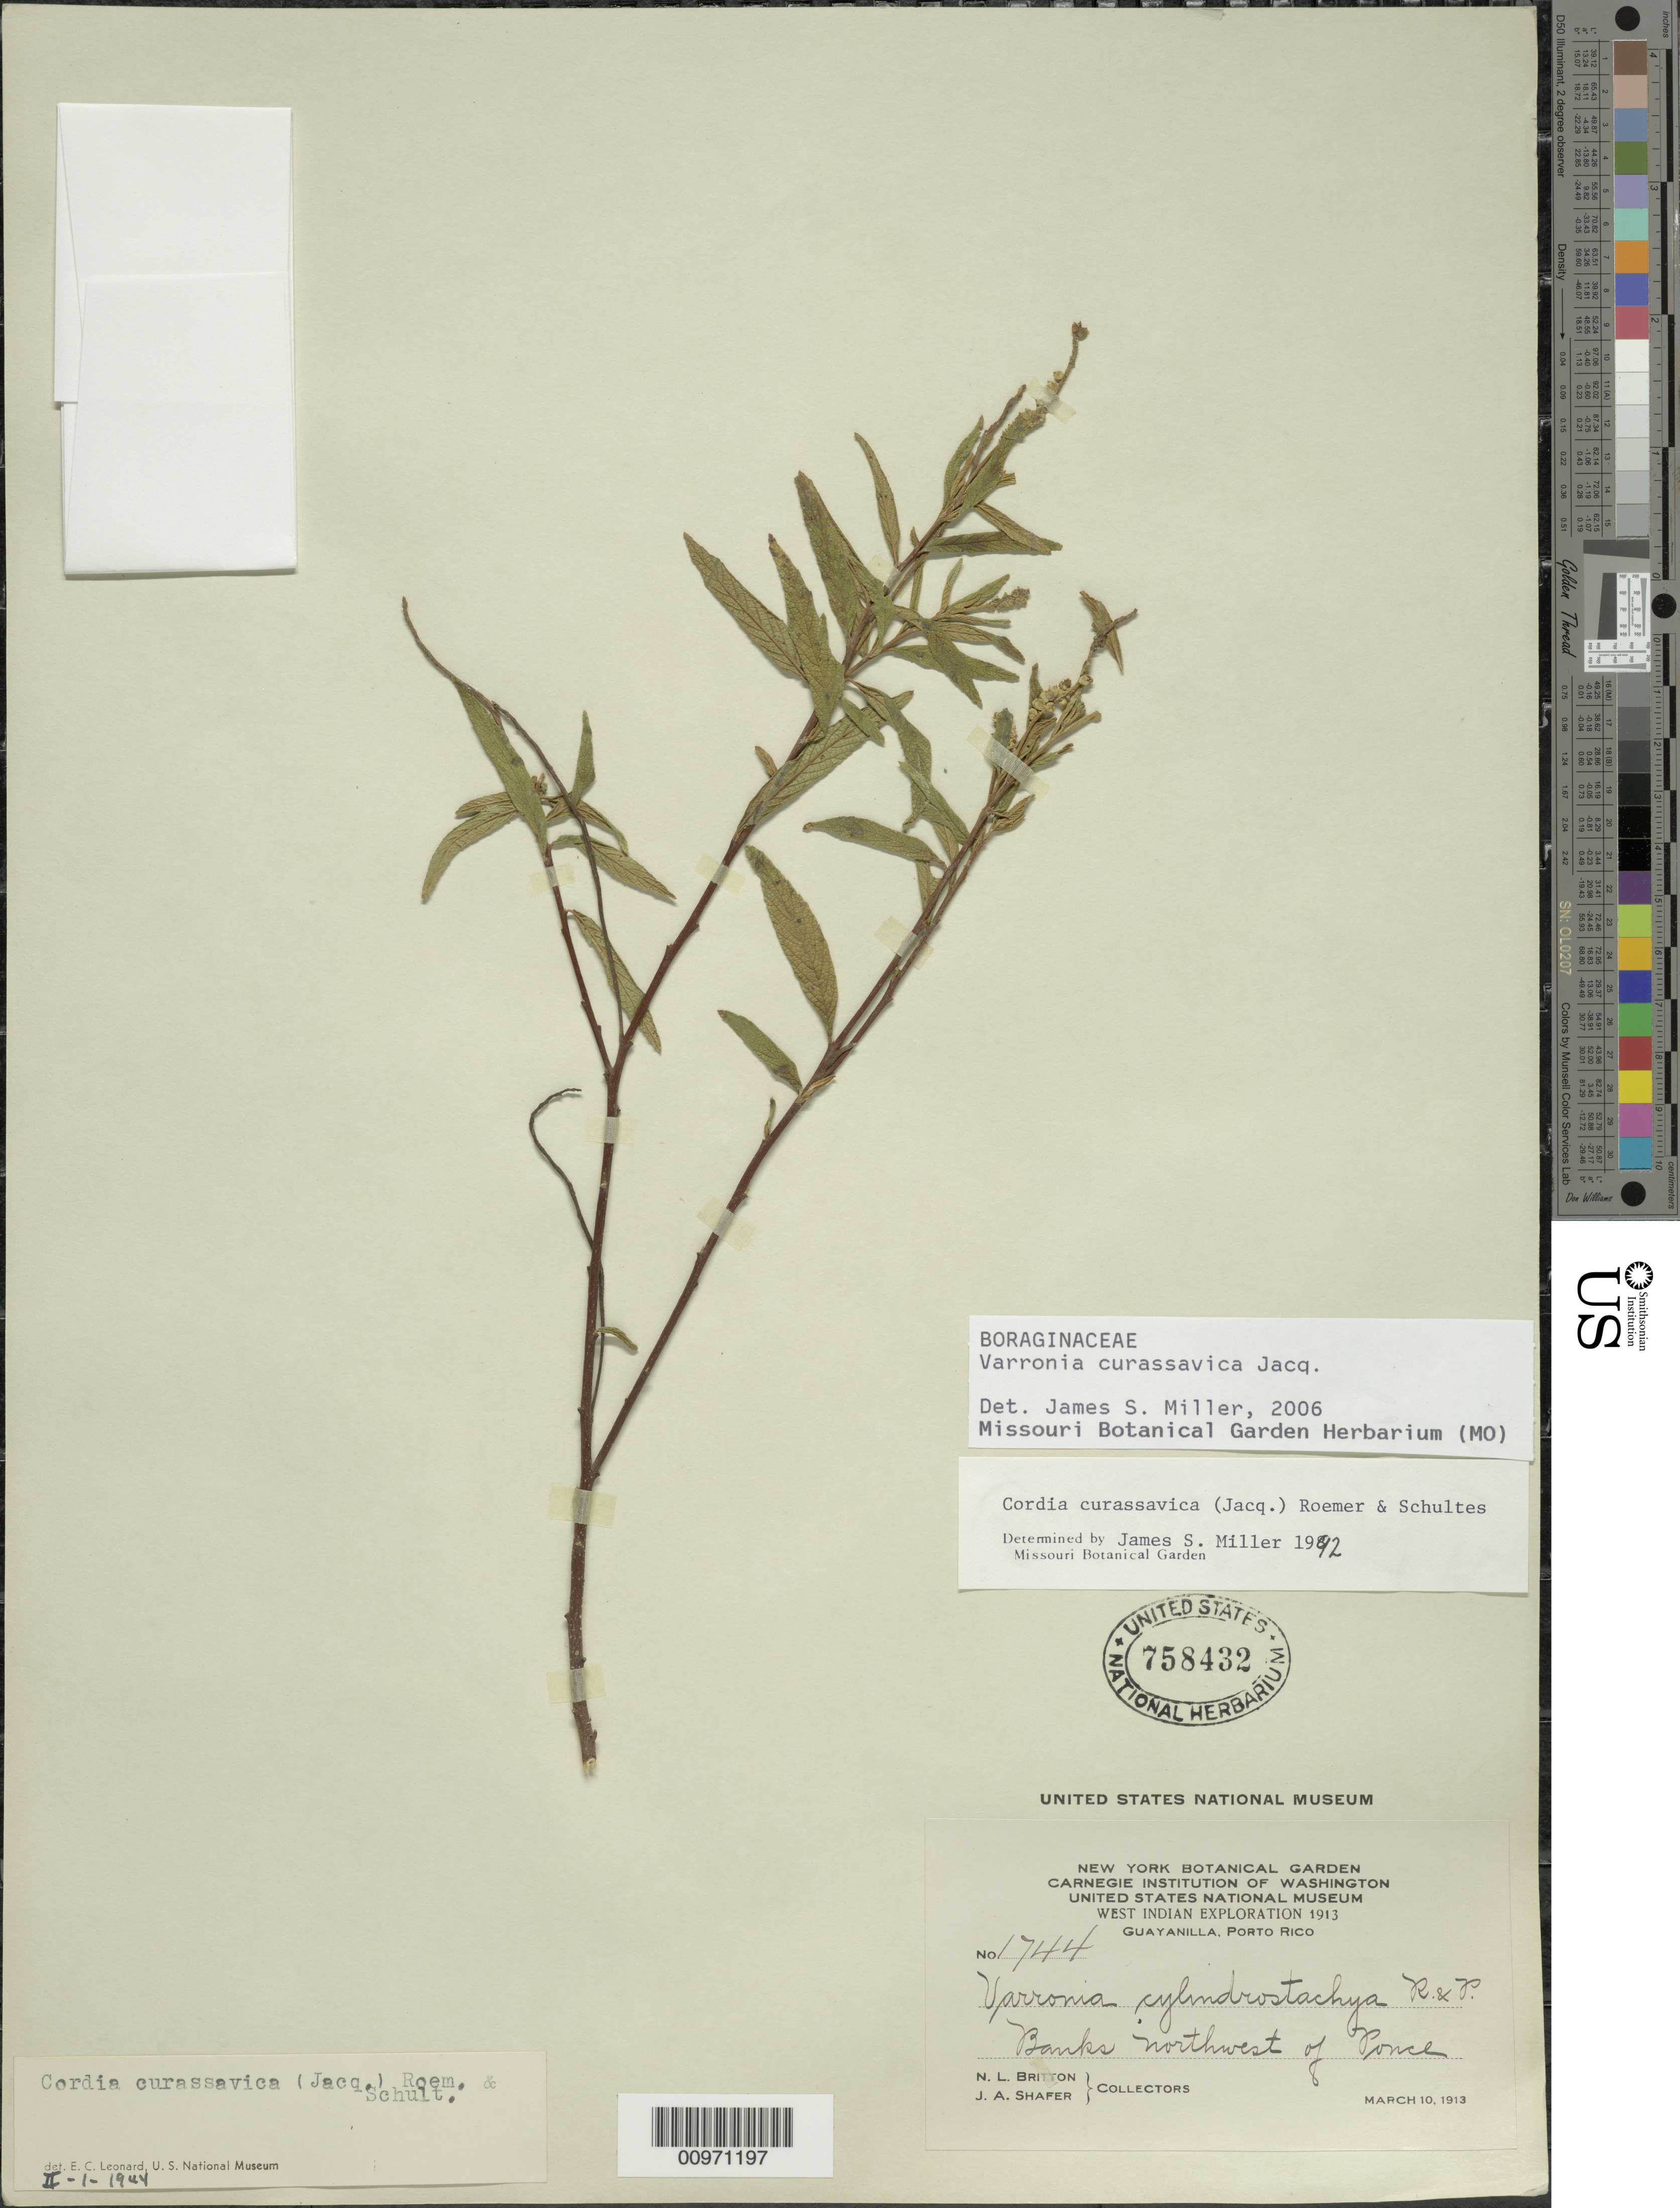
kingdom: Plantae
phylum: Tracheophyta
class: Magnoliopsida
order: Boraginales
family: Cordiaceae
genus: Varronia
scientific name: Varronia curassavica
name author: Jacq.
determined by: Miller, James S., (MO), Missouri Botanical Garden (UNITED STATES)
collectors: N. Britton & J. A. Shafer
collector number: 1744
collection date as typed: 10 Mar 1913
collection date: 1913-03-10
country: Puerto Rico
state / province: Guayanilla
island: Puerto Rico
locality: Guayanilla, NW of Ponce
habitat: Banks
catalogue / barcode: US 758432